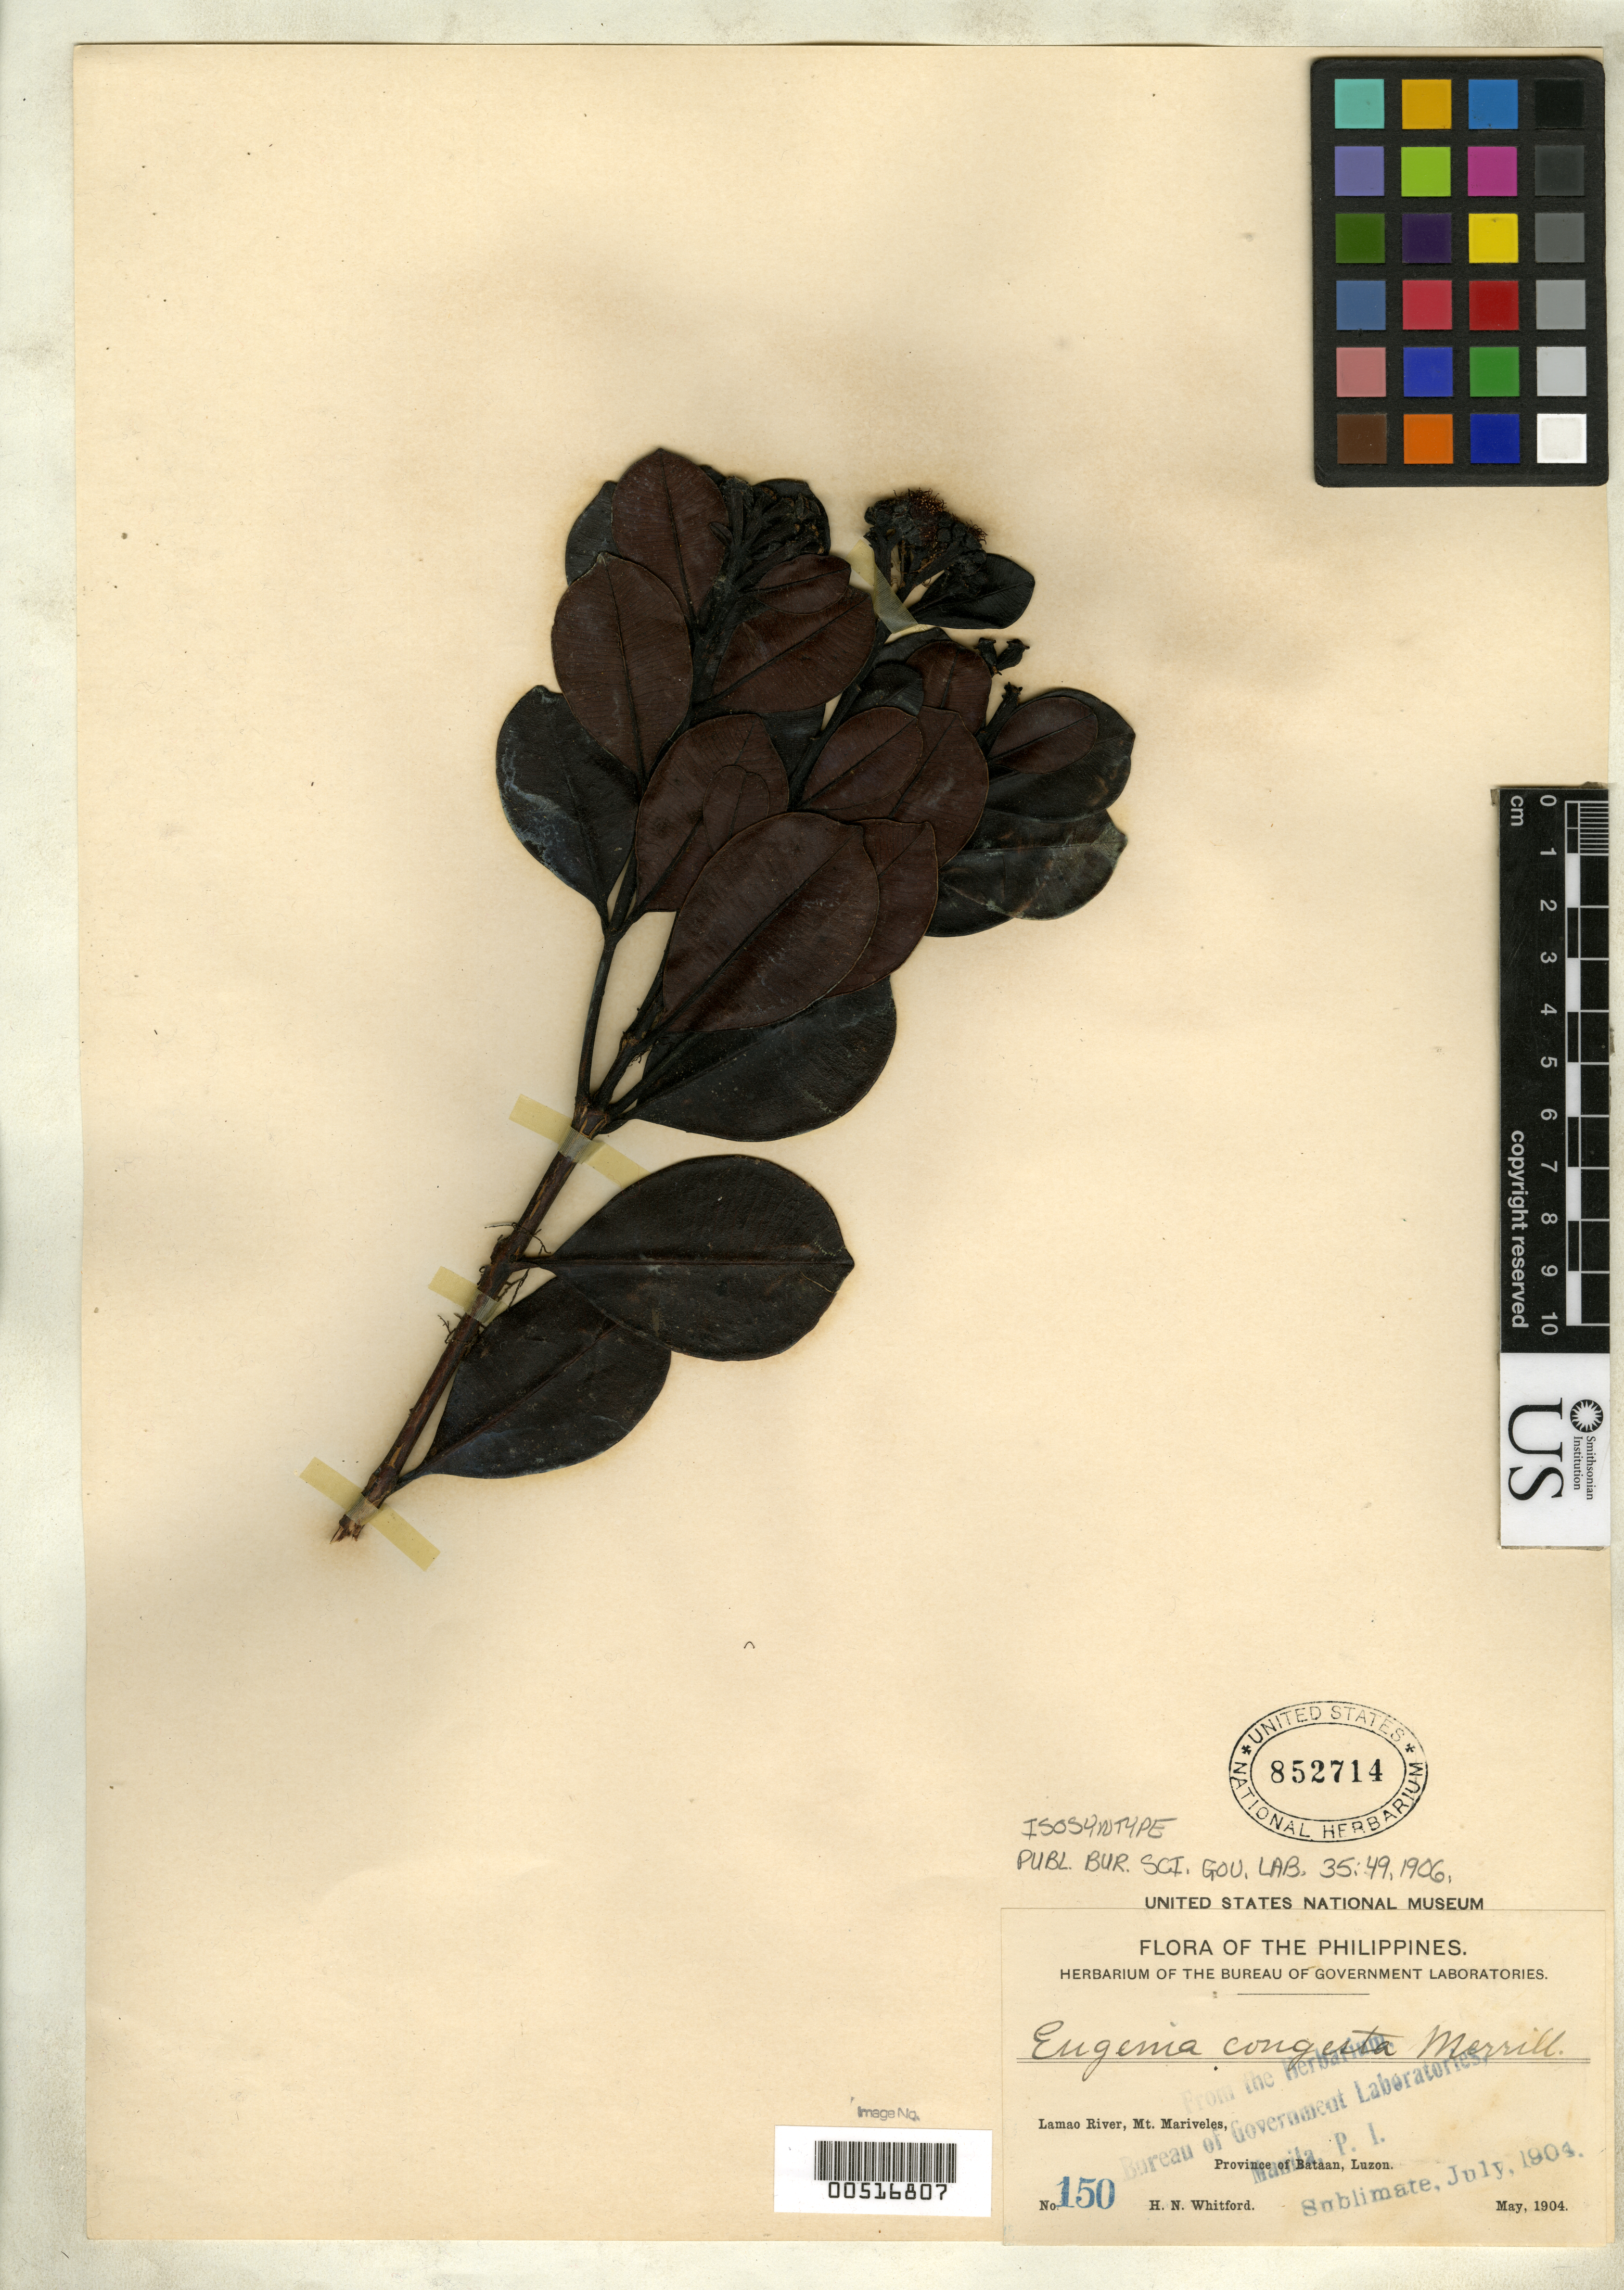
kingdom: Plantae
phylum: Tracheophyta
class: Magnoliopsida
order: Myrtales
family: Myrtaceae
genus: Eugenia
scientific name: Eugenia congesta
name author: Merr.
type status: Isosyntype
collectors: H. N. Whitford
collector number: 150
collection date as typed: May 1904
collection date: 1904-05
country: Philippines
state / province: Central Luzon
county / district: Bataan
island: Luzon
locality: Lamao River, Mt Mariveles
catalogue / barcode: US 852714